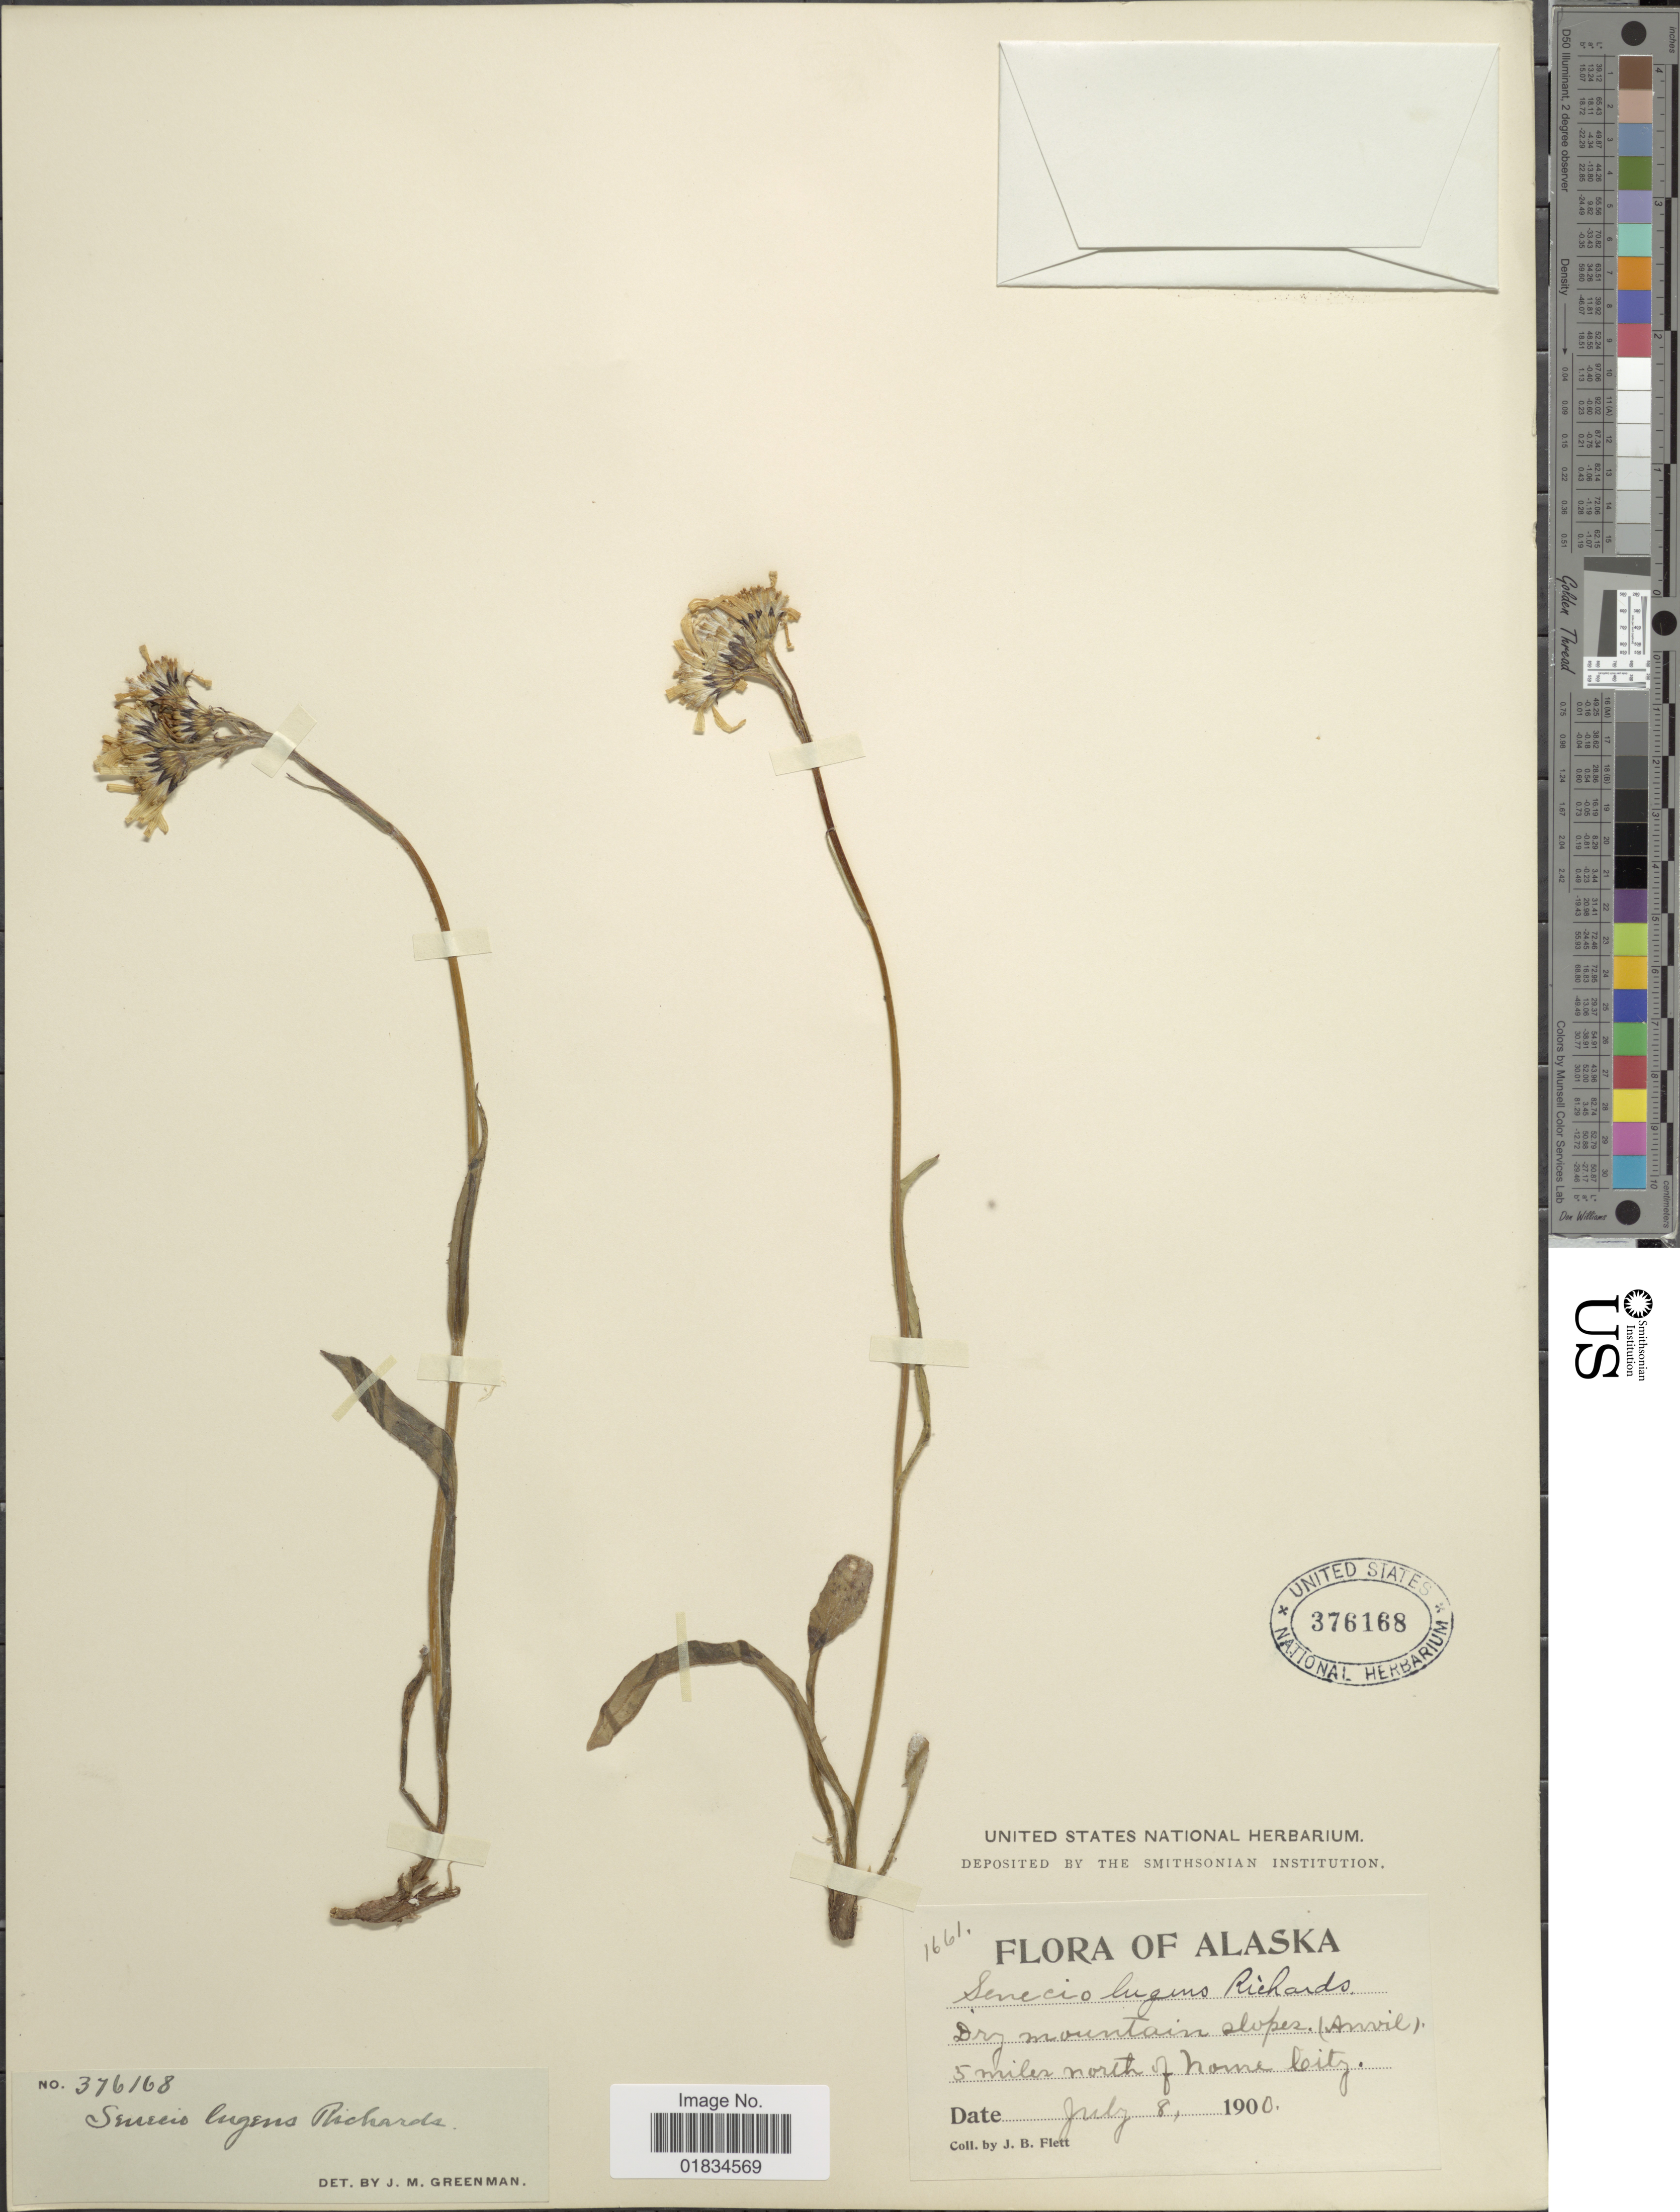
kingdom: Plantae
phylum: Tracheophyta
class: Magnoliopsida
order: Asterales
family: Asteraceae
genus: Senecio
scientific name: Senecio lugens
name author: Richardson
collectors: J. Flett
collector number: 1661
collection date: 1900-07-08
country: United States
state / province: Alaska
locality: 5 miles north of Nome City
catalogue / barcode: US 376168